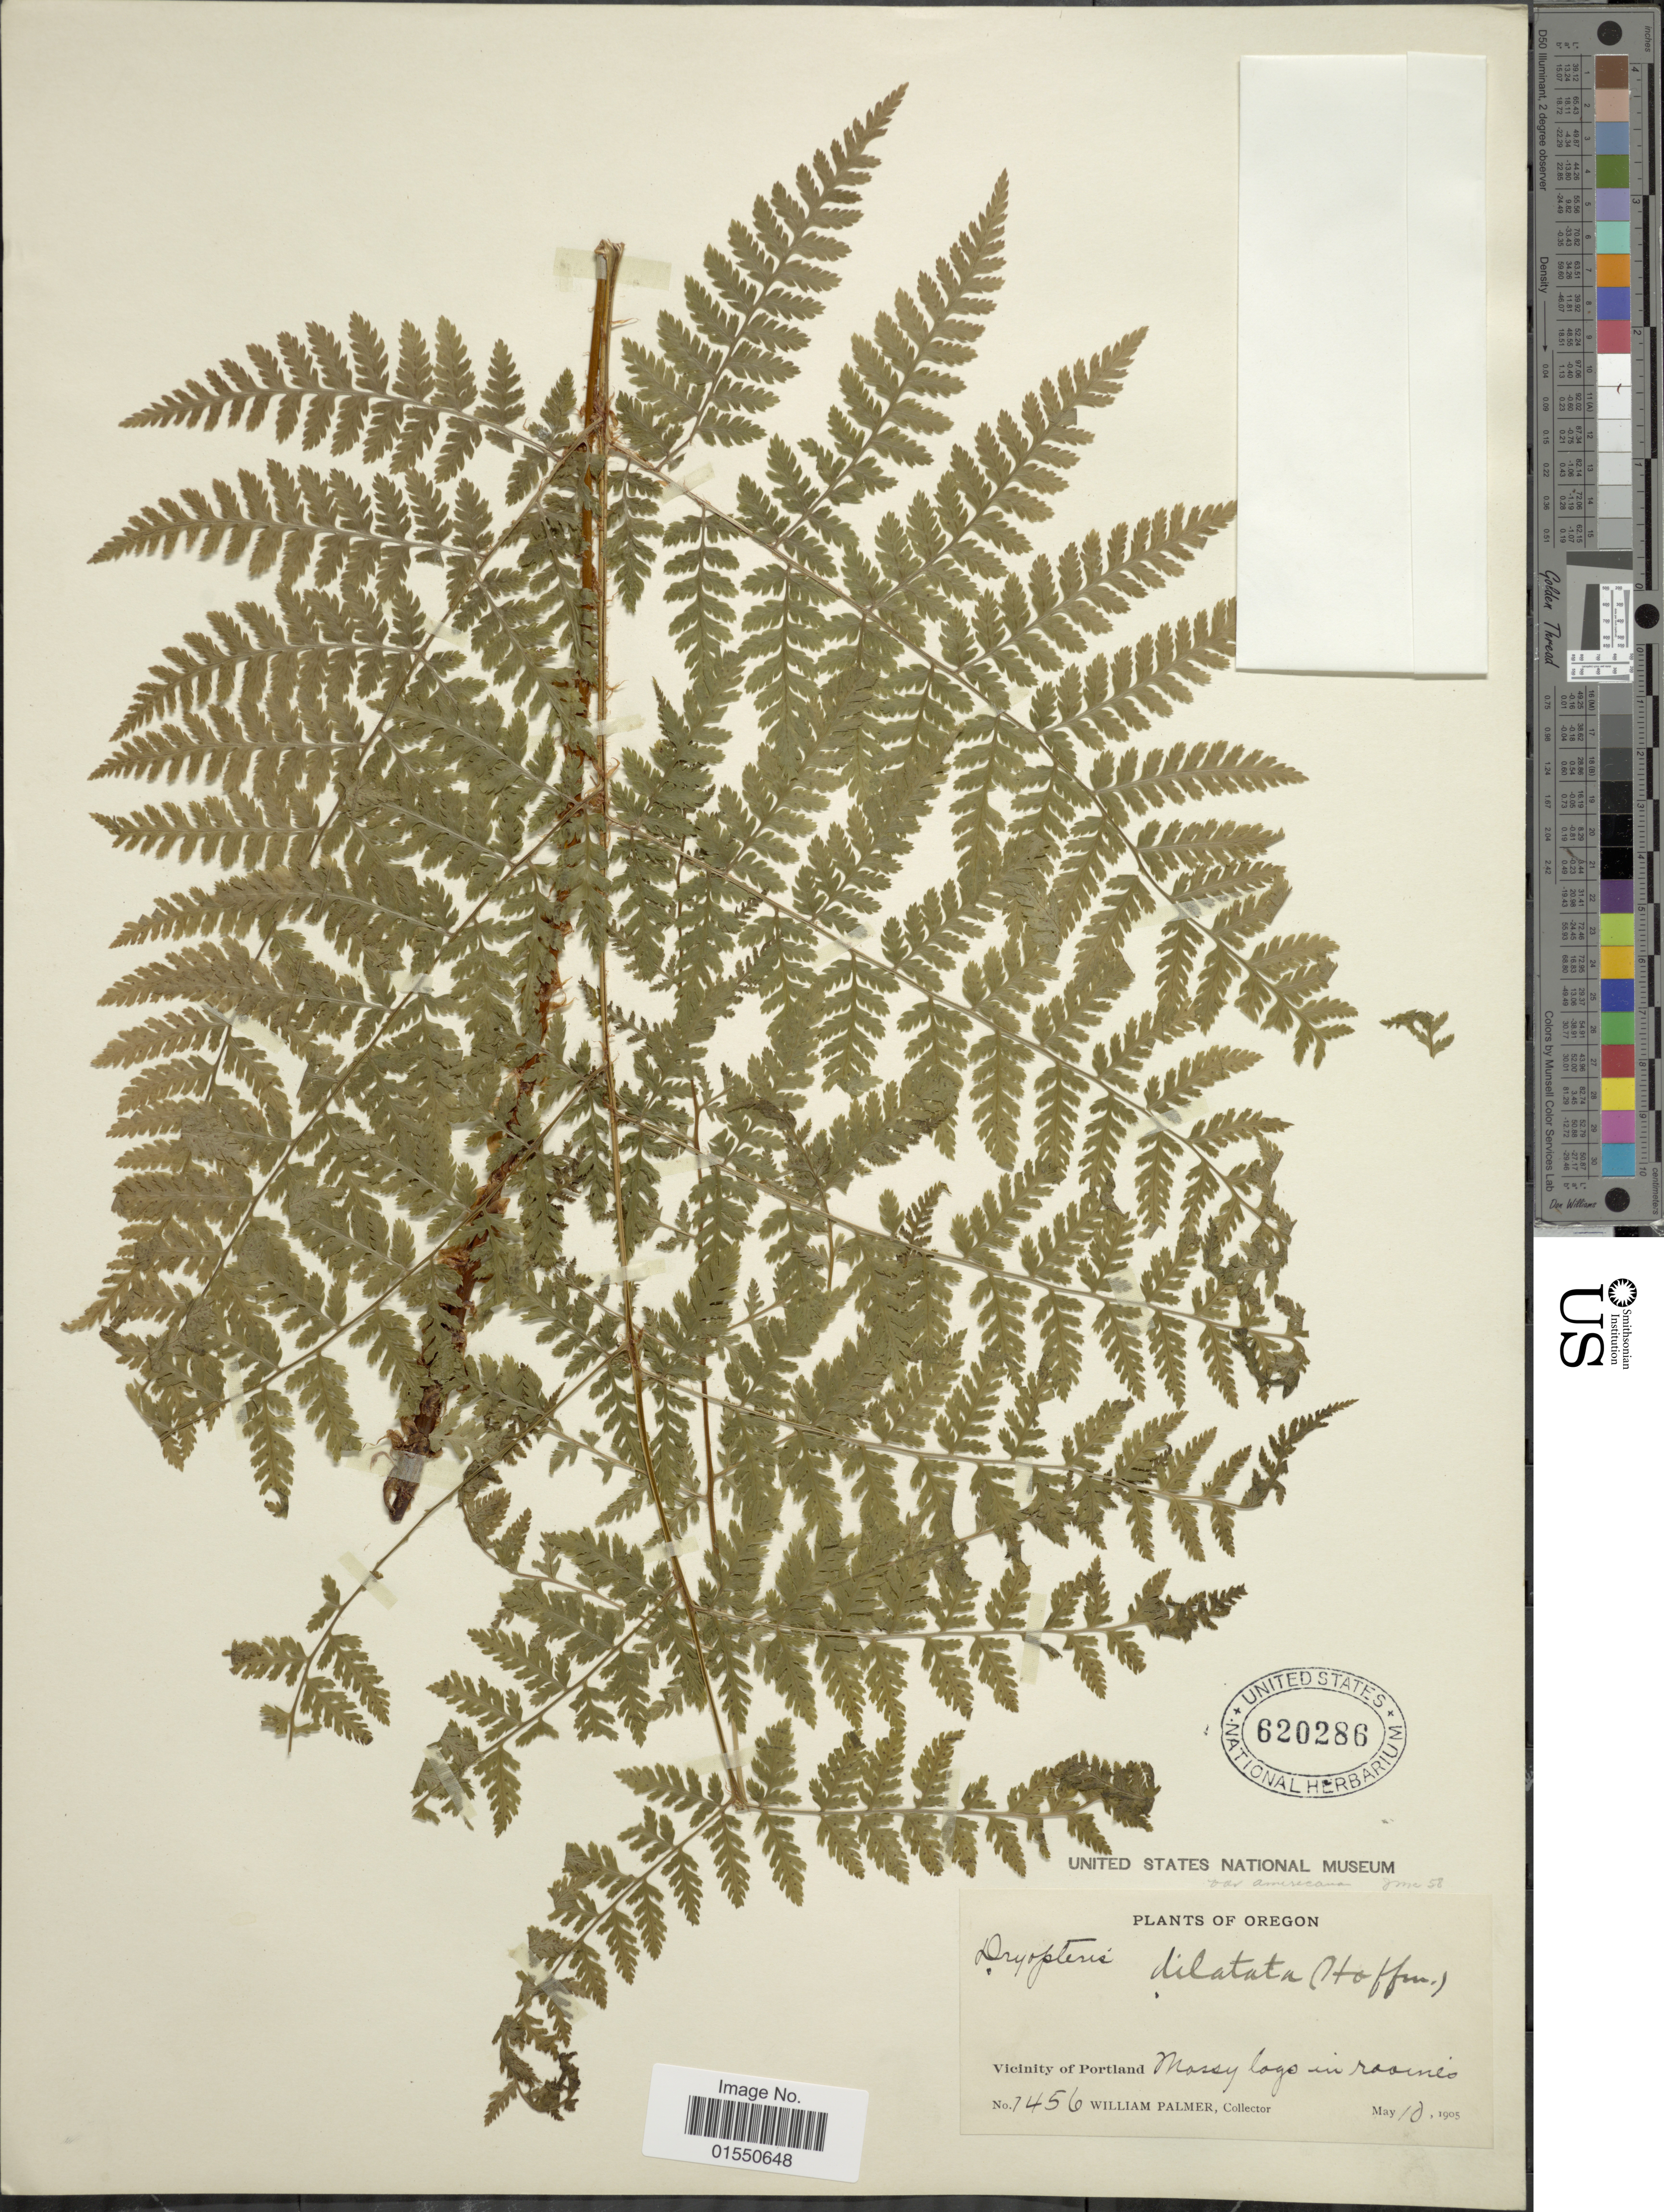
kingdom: Plantae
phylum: Tracheophyta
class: Polypodiopsida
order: Polypodiales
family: Dryopteridaceae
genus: Dryopteris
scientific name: Dryopteris expansa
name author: (C. Presl) Fraser-Jenk. & Jermy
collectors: W. Palmer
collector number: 1456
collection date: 1905-05-10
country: United States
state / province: Oregon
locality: Vicinity of Portland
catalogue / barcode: US 620286